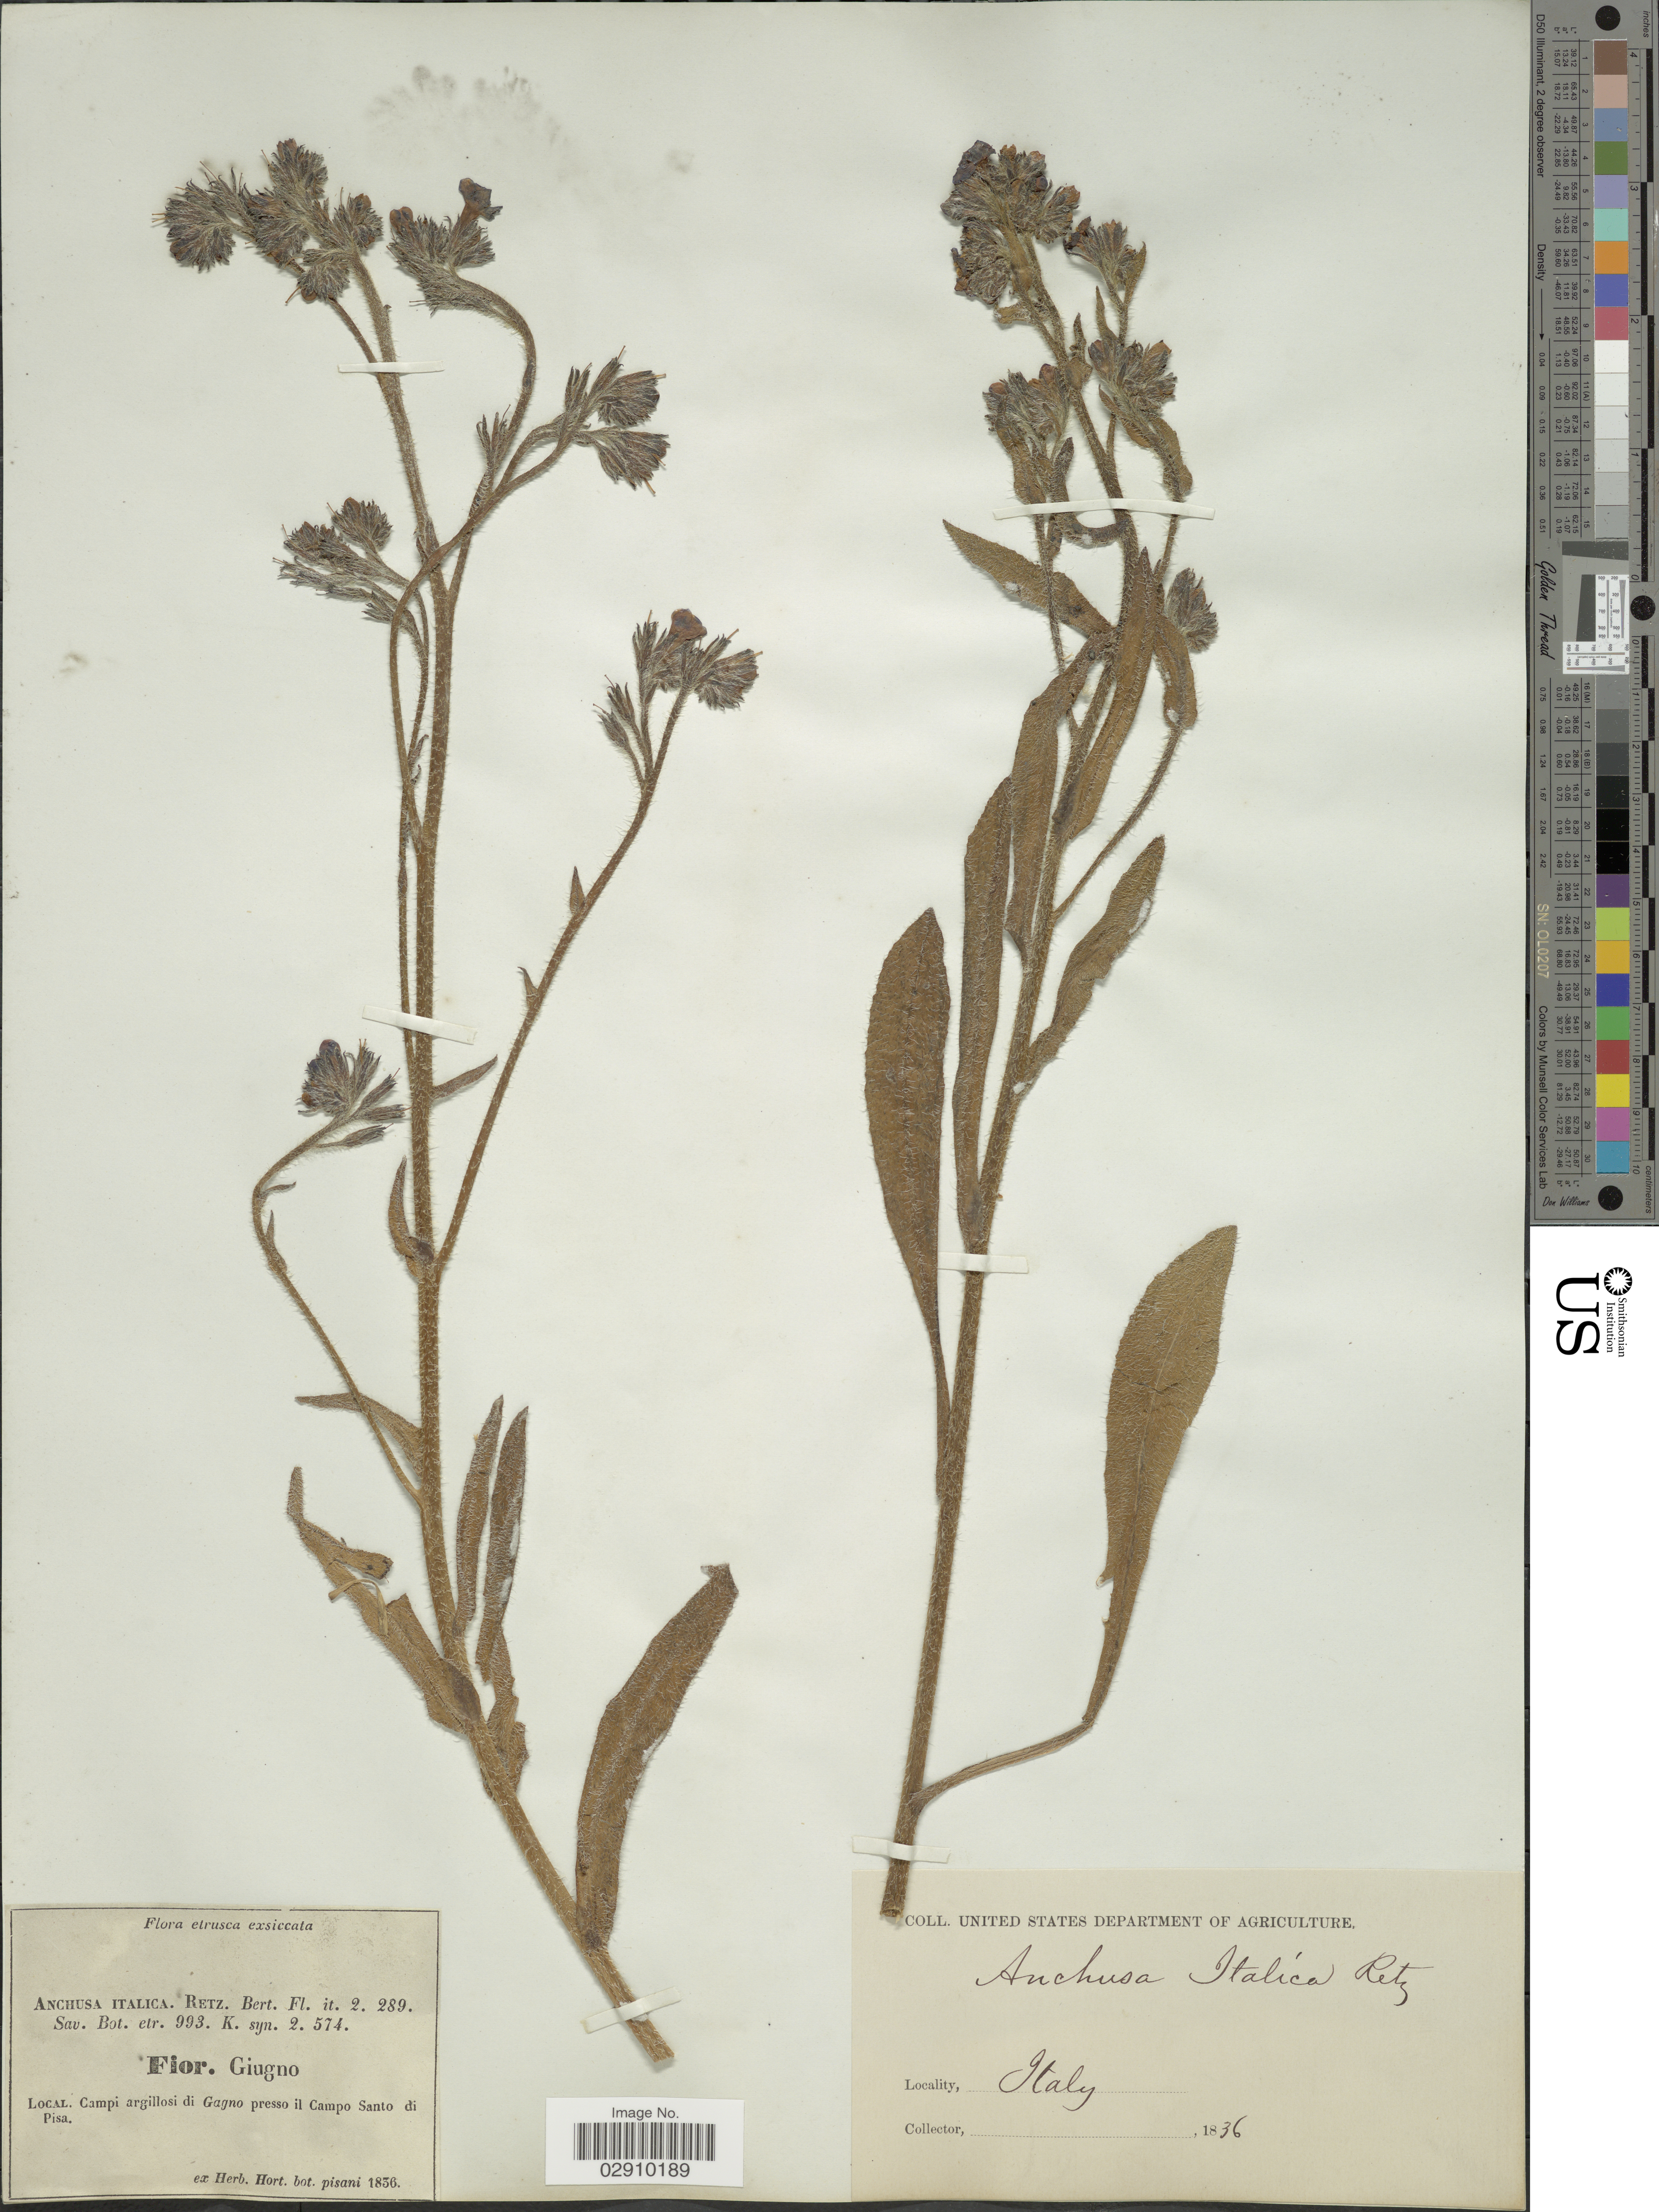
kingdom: Plantae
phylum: Tracheophyta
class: Magnoliopsida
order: Boraginales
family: Boraginaceae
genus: Anchusa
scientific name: Anchusa italica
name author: Retz.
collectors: ex herb. Hort. Bot. Pisani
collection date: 1936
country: Italy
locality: Campi argillosi di Gagno presso il Campo Santo di Pisa. Etrusca.